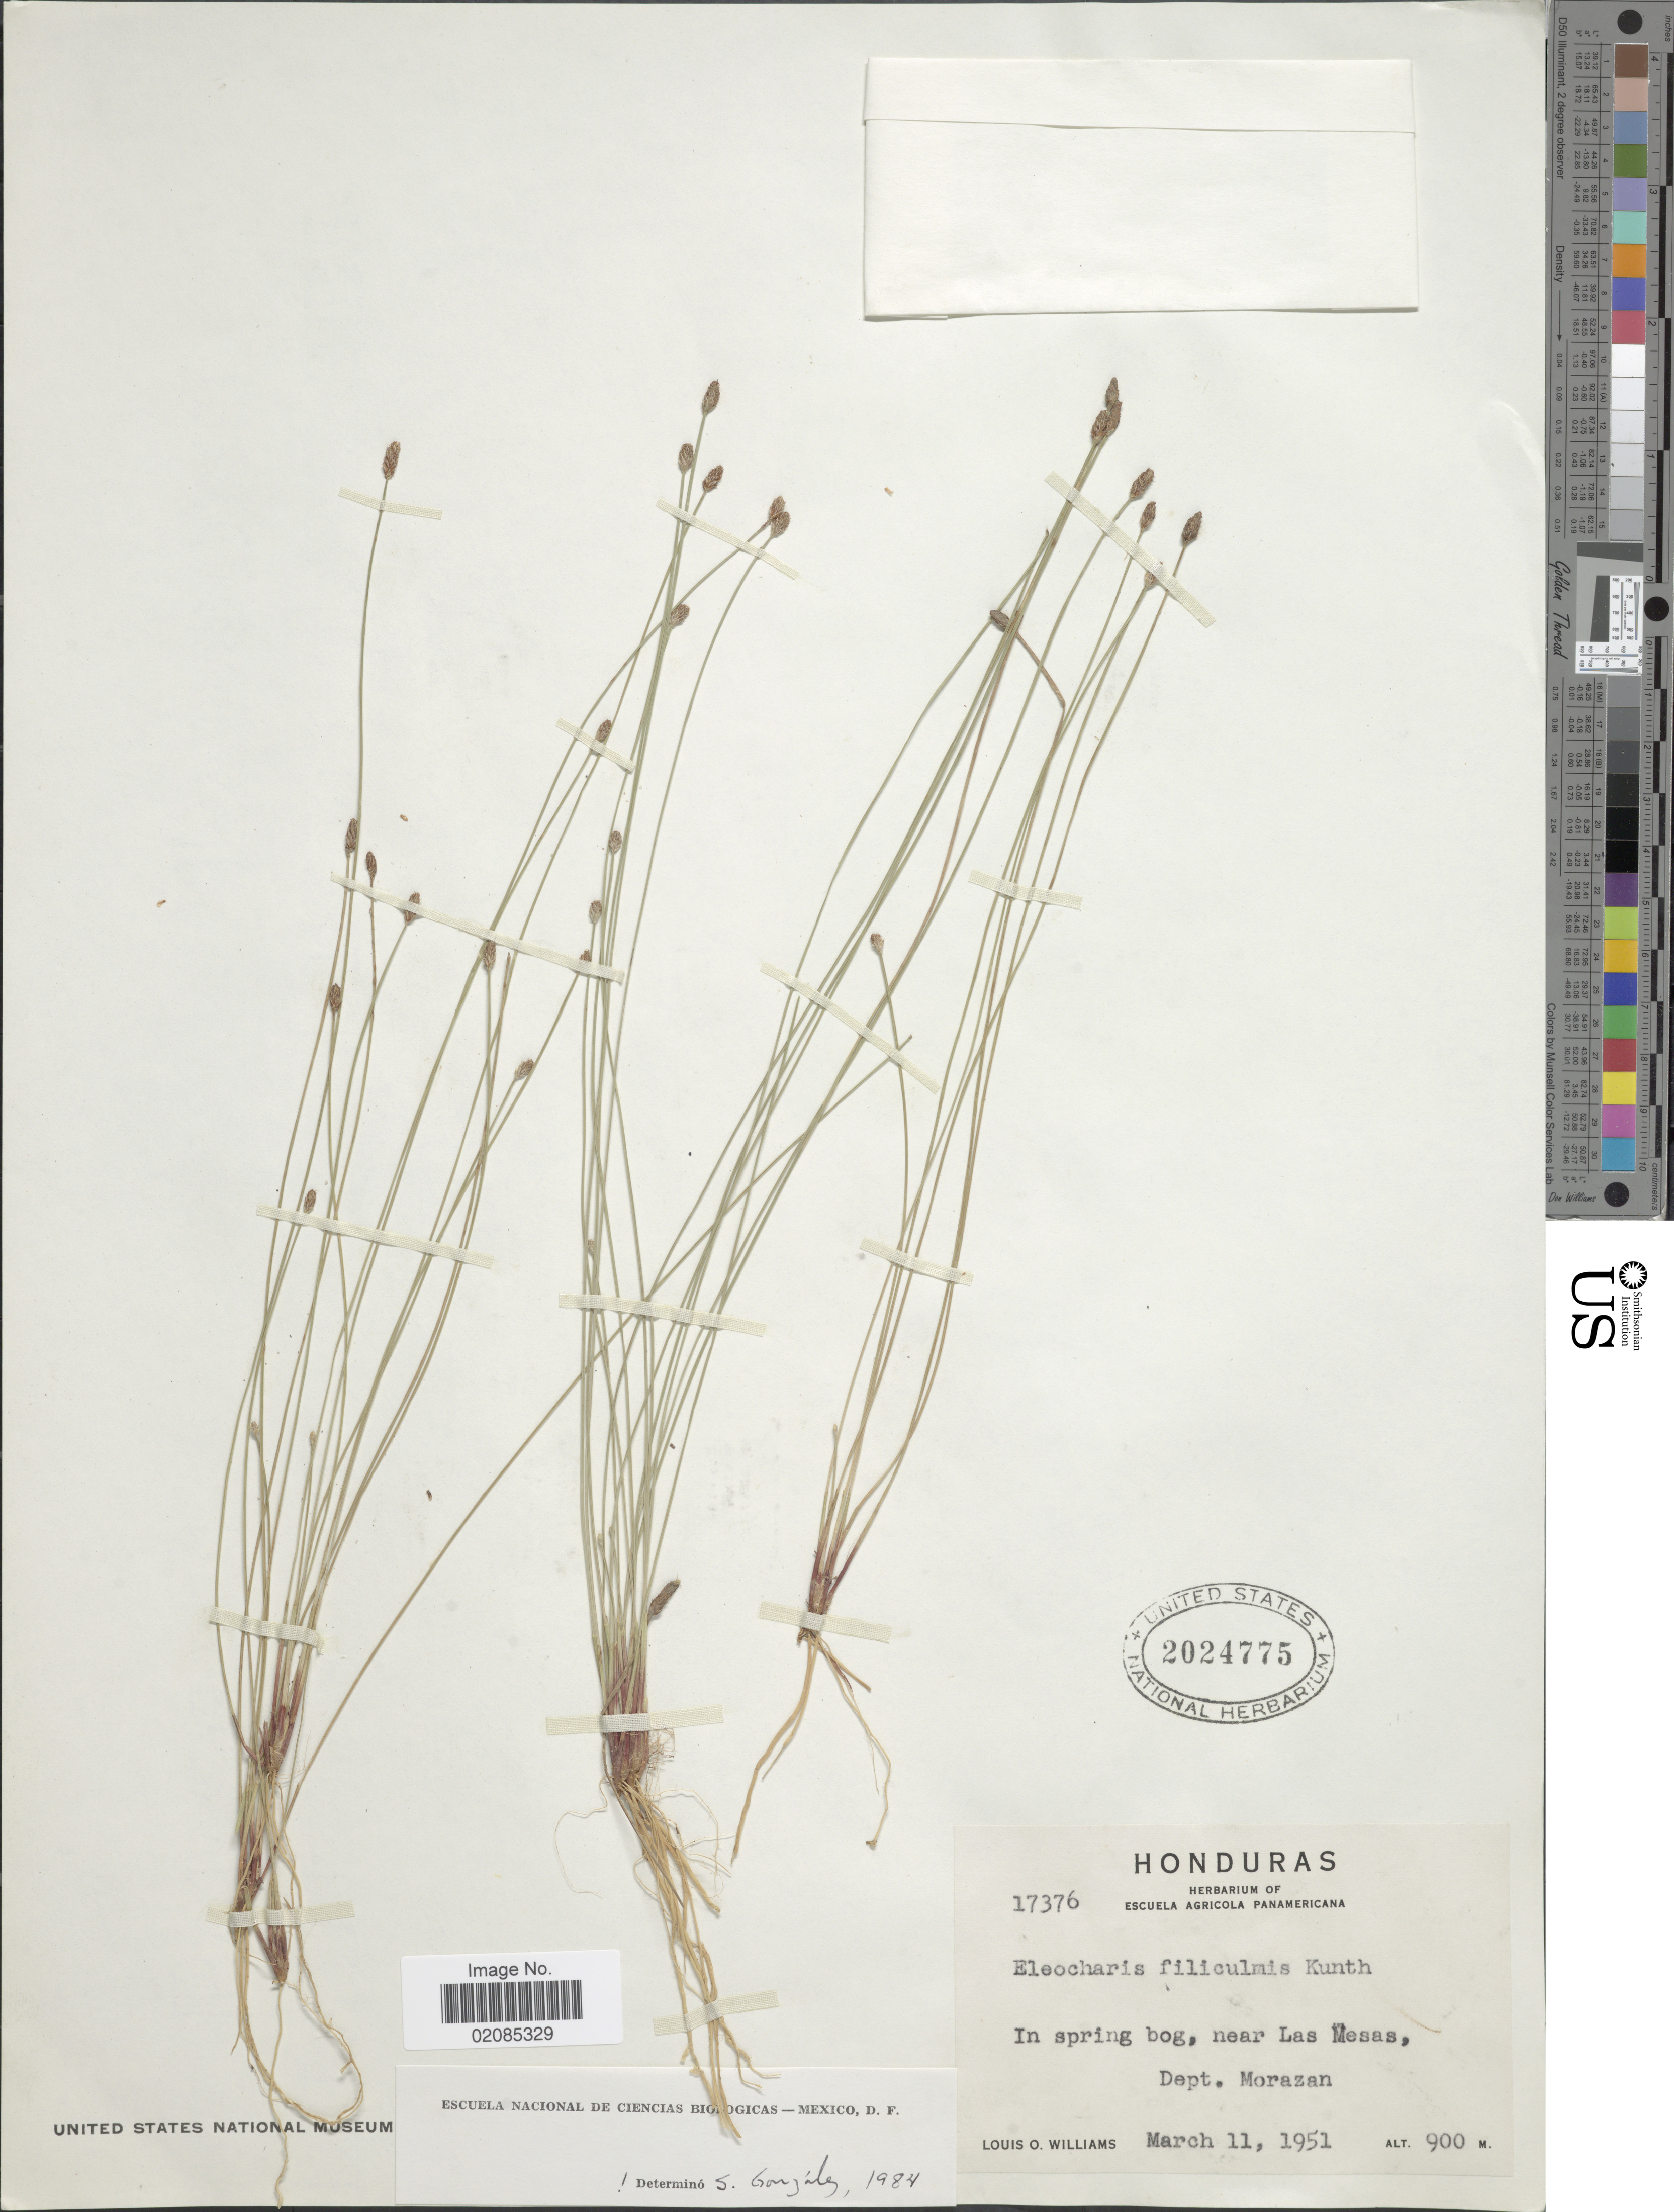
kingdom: Plantae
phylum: Tracheophyta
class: Liliopsida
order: Poales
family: Cyperaceae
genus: Eleocharis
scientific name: Eleocharis filiculmis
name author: Kunth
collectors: L. O. Williams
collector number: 17376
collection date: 1951-03-11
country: Honduras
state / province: Fco. Morazán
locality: In spring bog, near Las Mesas, Dept. Morazan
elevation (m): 900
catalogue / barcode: US 2024775